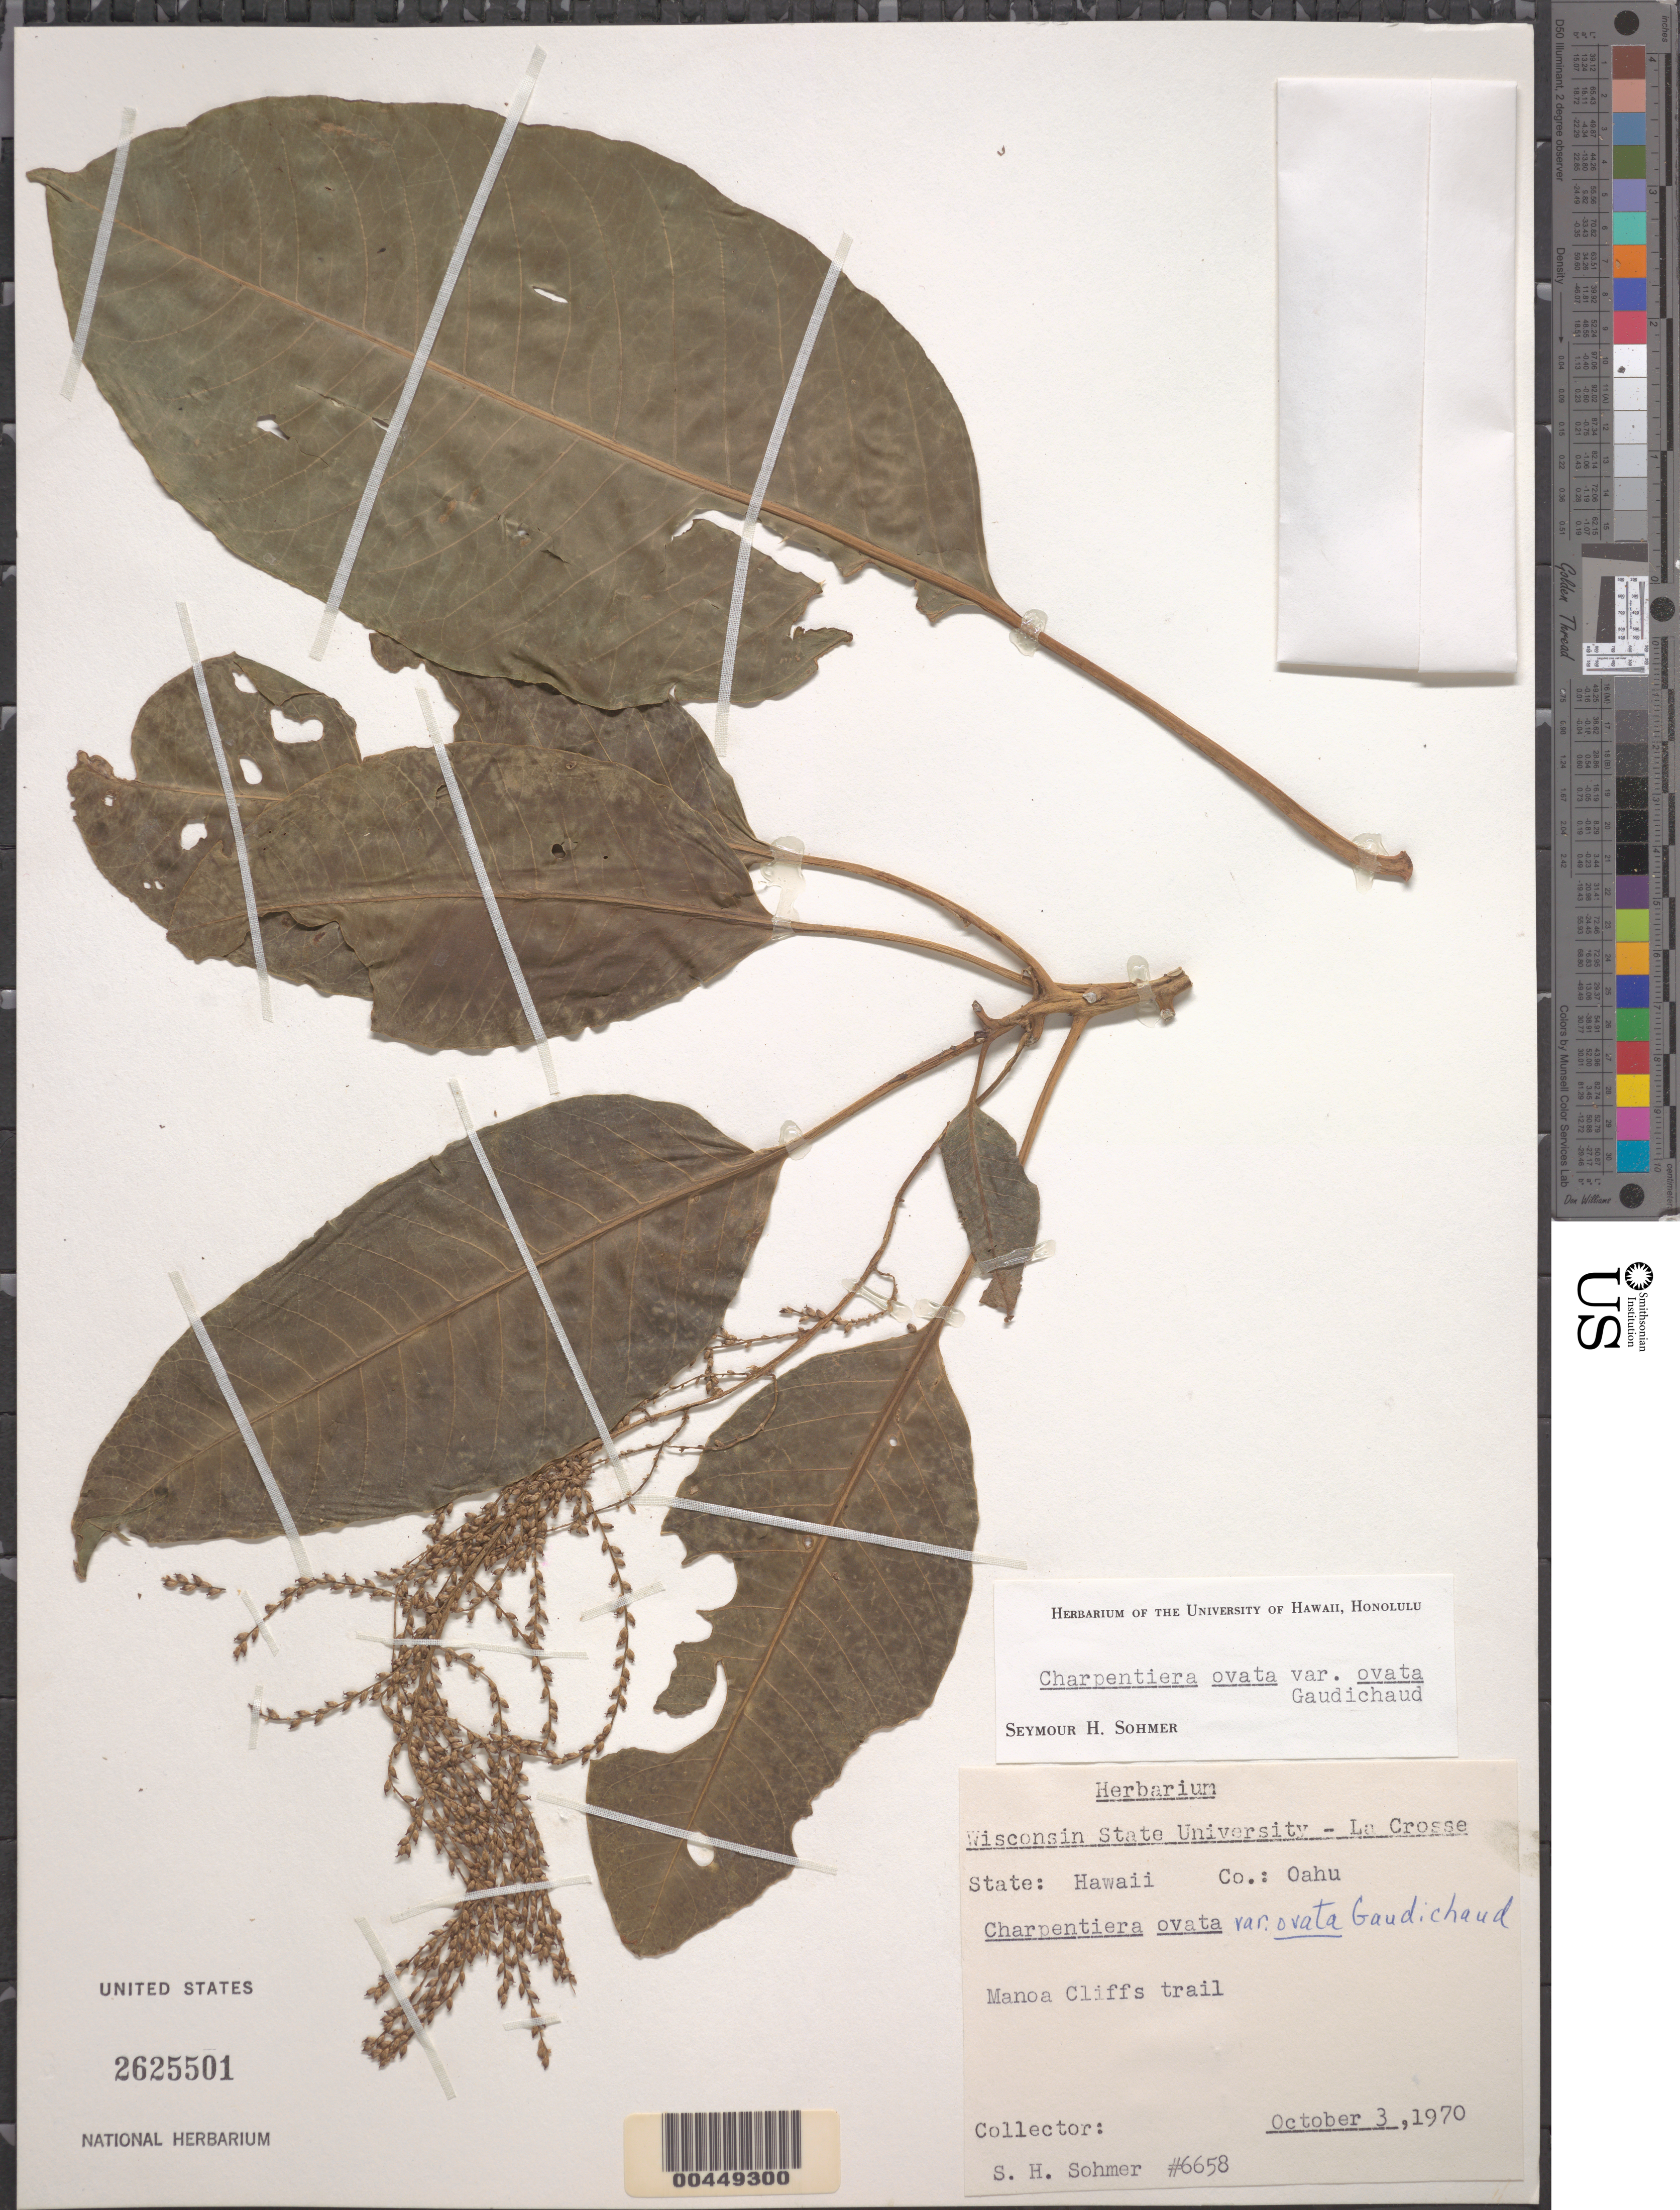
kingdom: Plantae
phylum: Tracheophyta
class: Magnoliopsida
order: Caryophyllales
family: Amaranthaceae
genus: Charpentiera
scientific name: Charpentiera ovata var. ovata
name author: Gaudich.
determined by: Sohmer, S. H.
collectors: S. H. Sohmer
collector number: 6658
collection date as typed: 3 Oct 1970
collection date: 1970-10-03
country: United States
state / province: Hawaii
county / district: Honolulu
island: Oahu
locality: Manoa Cliffs Trail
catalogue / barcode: US 2625501